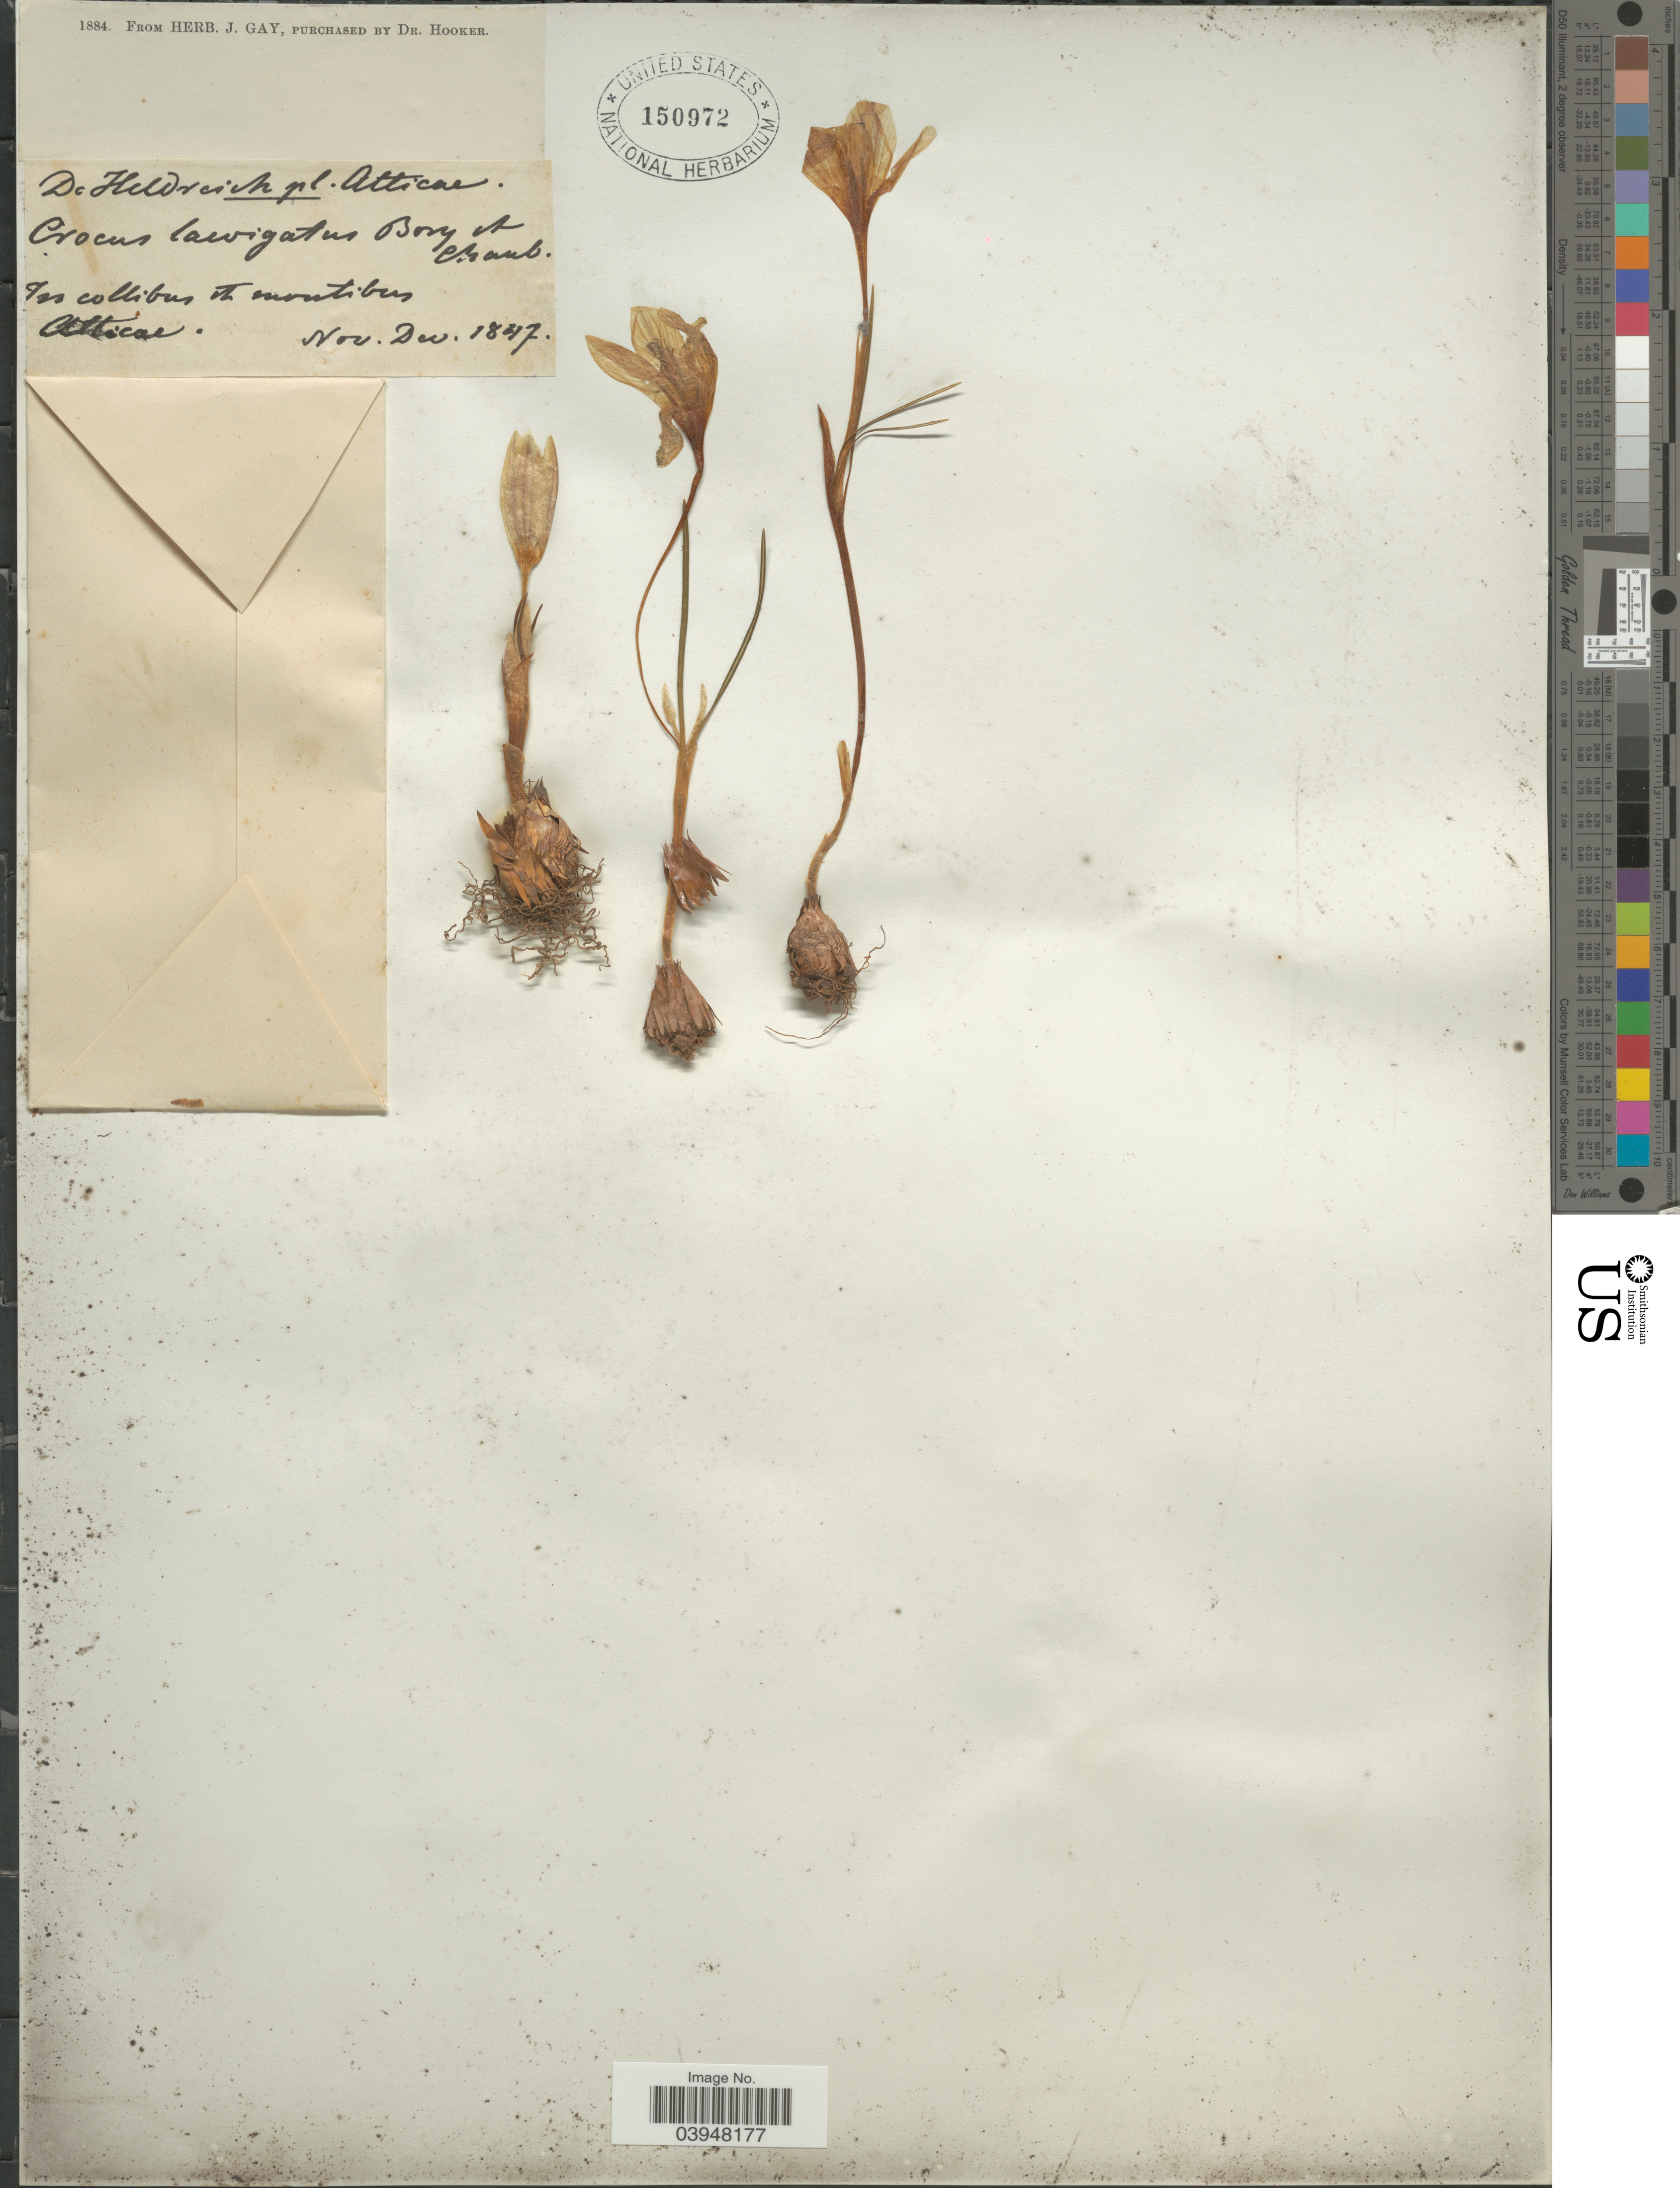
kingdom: Plantae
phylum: Tracheophyta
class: Liliopsida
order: Asparagales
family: Iridaceae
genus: Crocus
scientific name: Crocus laevigatus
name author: Bory & Chaub.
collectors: -. De Heldreich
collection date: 1847-11/1847-12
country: Greece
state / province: Attica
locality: In collibus in montibus Atticae.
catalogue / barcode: US 150972